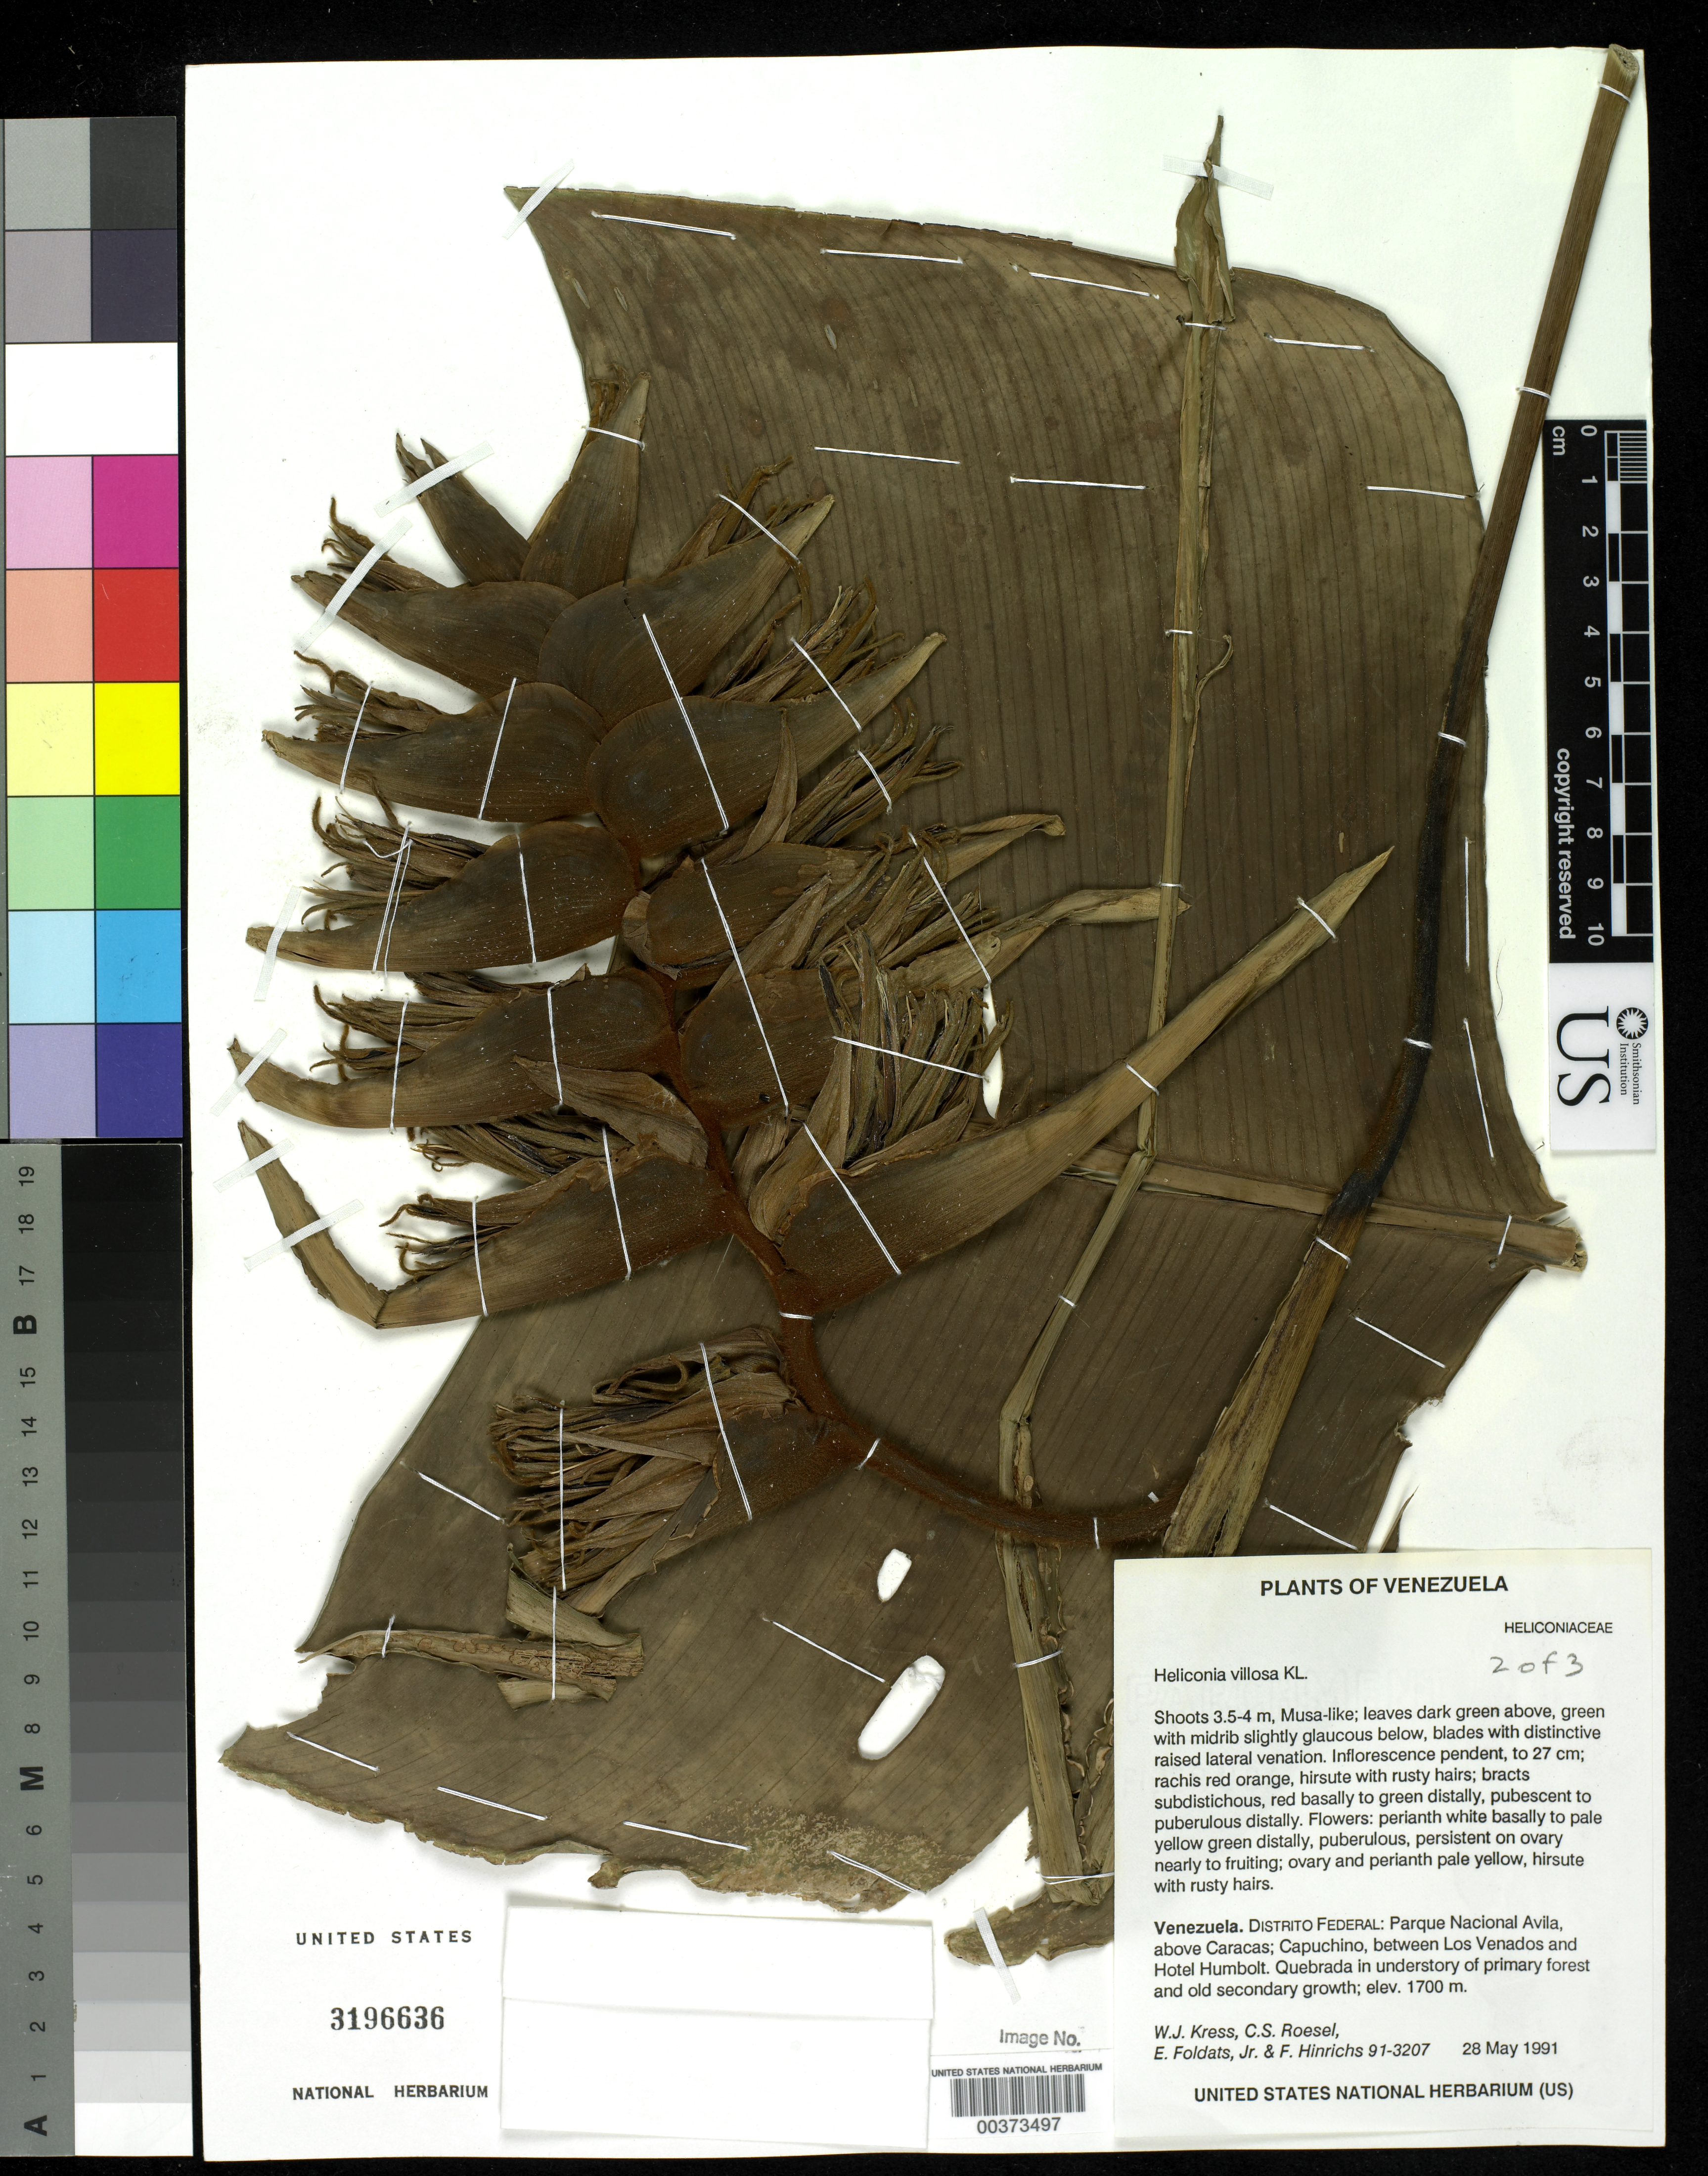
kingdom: Plantae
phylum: Tracheophyta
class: Liliopsida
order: Zingiberales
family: Heliconiaceae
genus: Heliconia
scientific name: Heliconia villosa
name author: Klotzsch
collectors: W. J. Kress, C. S. Roesel, E. Foldats & F. Hinrichs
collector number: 91-3207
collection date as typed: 28 May 1991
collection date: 1991-05-28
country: Venezuela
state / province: Distrito Federal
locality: Parque nacional avila, above caracas; capuchino, between los venados and hotel humbolt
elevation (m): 1700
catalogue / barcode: US 3196636